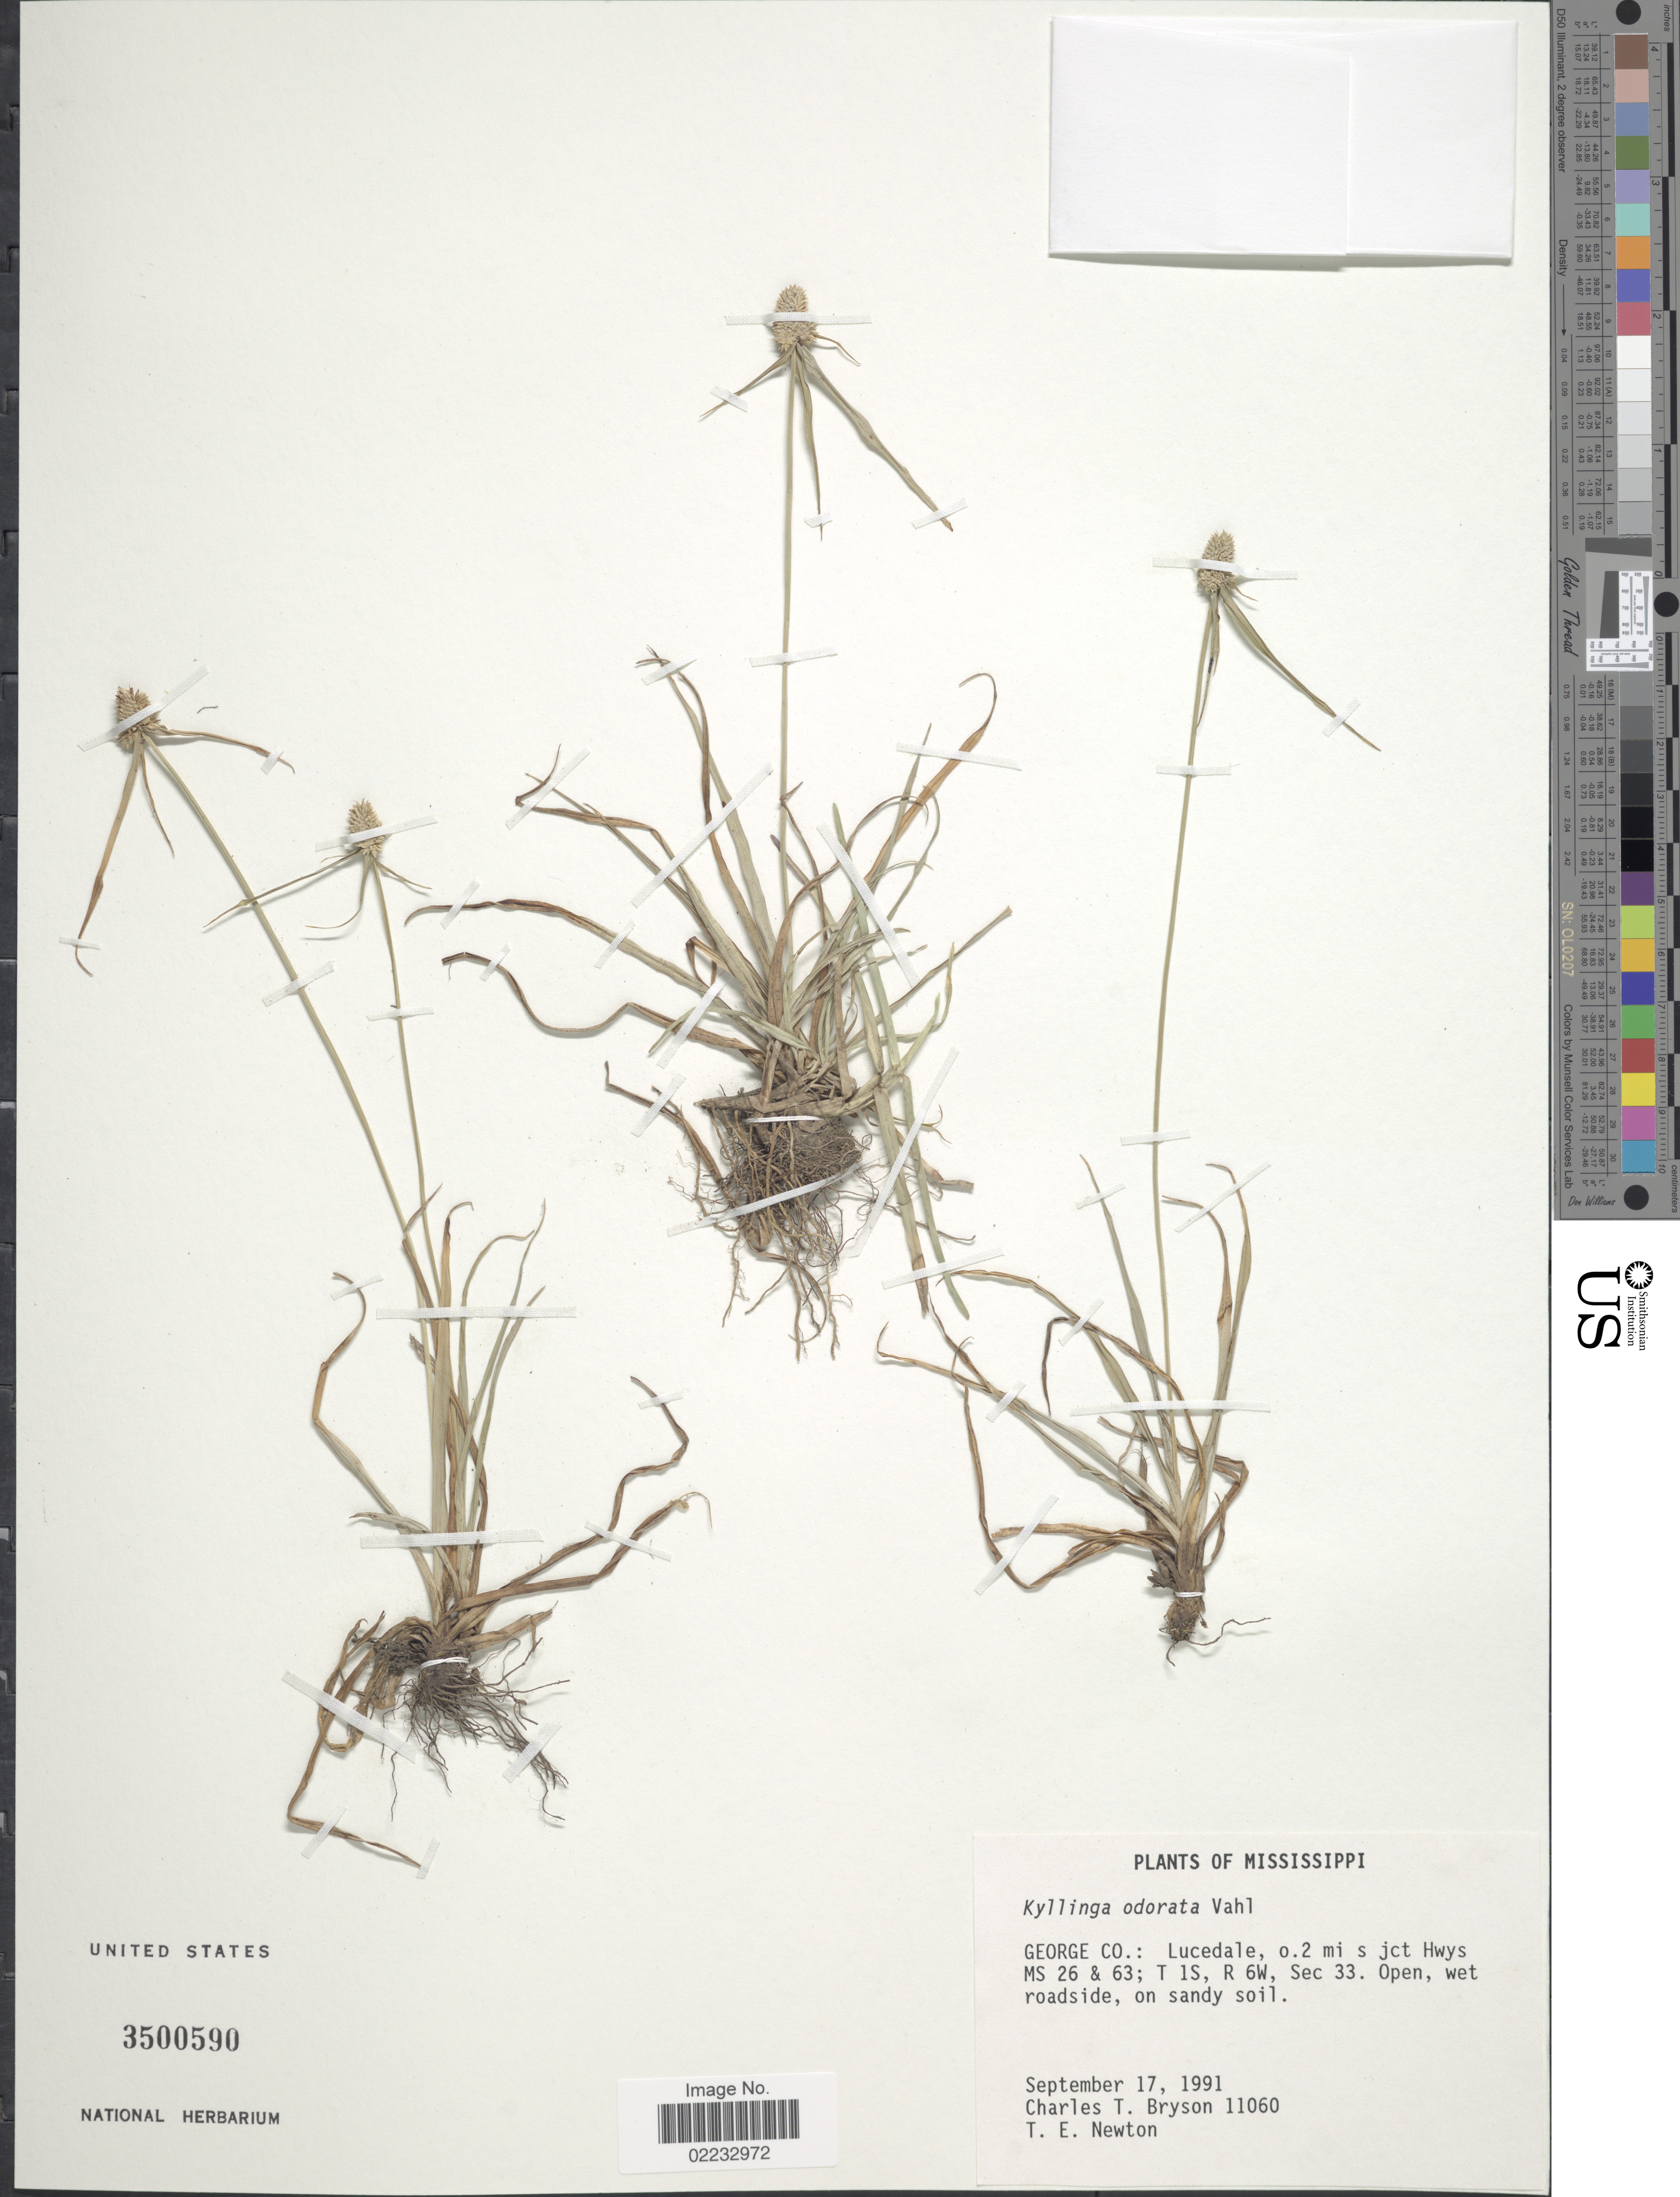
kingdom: Plantae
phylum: Tracheophyta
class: Liliopsida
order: Poales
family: Cyperaceae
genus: Cyperus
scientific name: Cyperus sesquiflorus subsp. sesquiflorus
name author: (Torr.) Mattf. & Kük.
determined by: Strong, M. T., (US), Smithsonian Institution - National Museum of Natural History (UNITED STATES)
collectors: C. Bryson & T. Newton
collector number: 11060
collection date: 1991-09-17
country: United States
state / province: Mississippi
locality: George Co.: Lucedale, 0.2 mi s jct Hwys MS 26 & 63; T 1S, R 6W, Sec 33, open, wet roadside.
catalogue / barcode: US 3500590